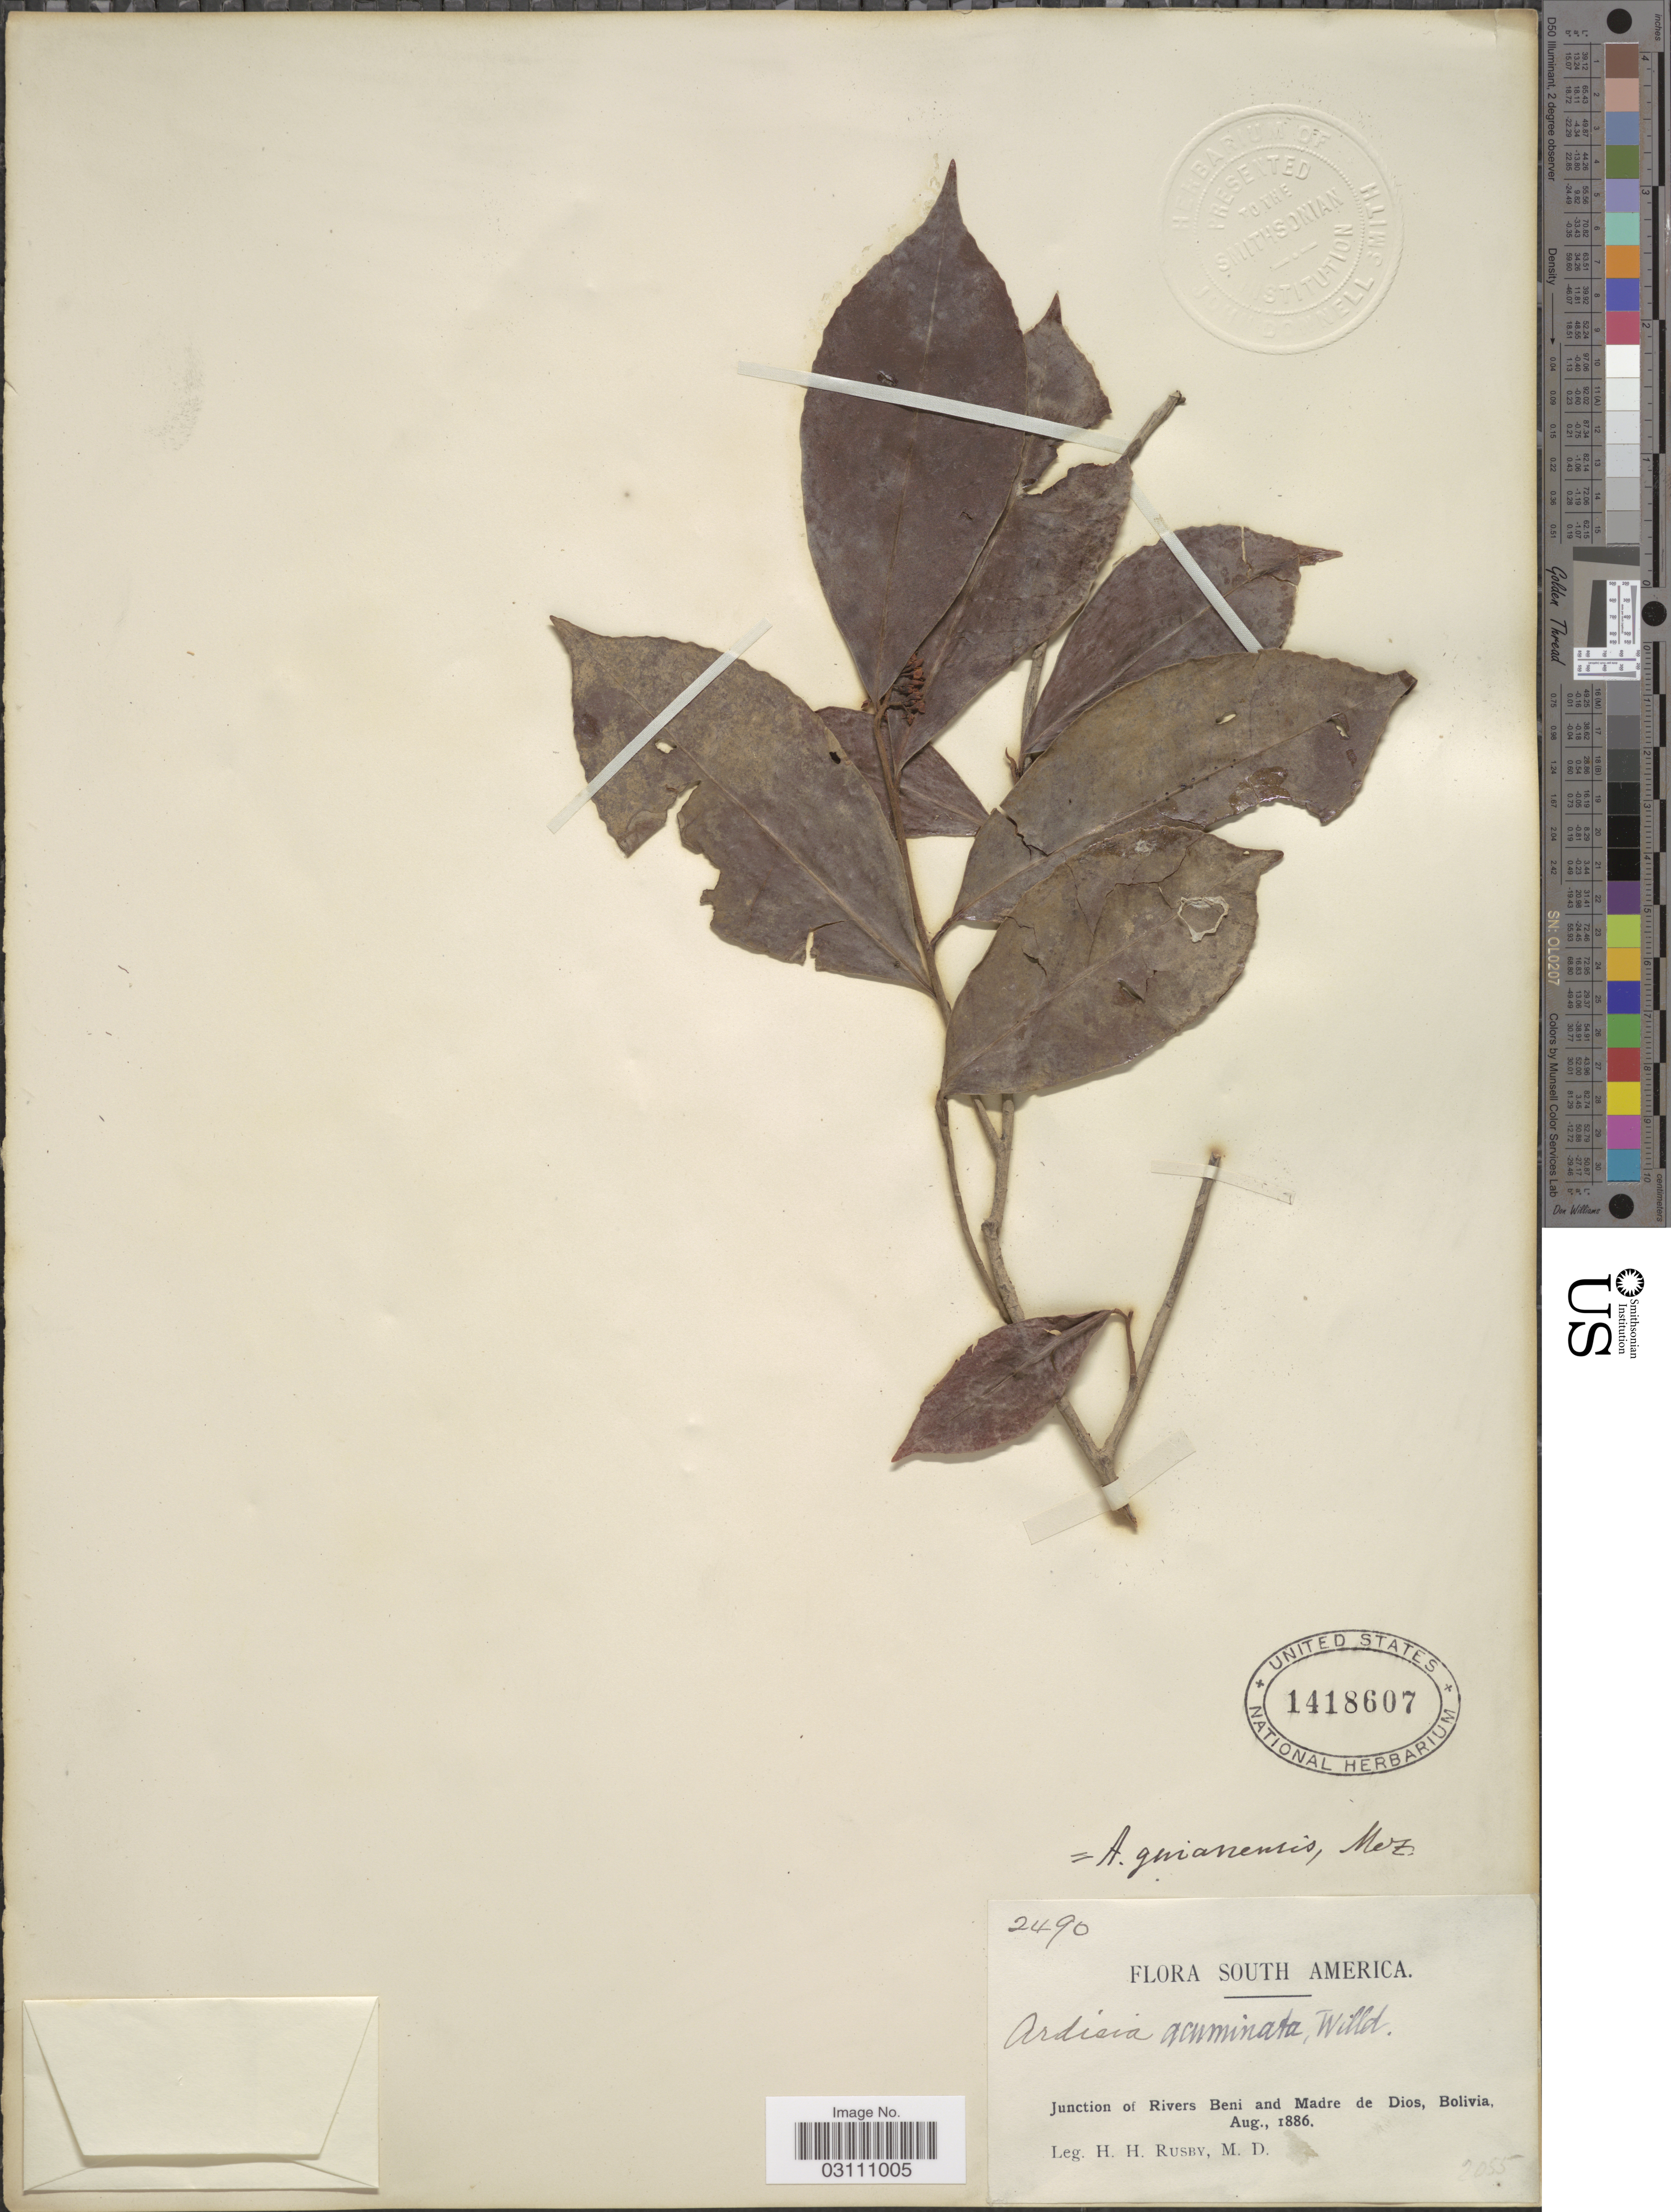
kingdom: Plantae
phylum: Tracheophyta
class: Magnoliopsida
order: Ericales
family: Primulaceae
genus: Ardisia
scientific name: Ardisia guianensis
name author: (Aubl.) Mez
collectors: H. H. Rusby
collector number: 2490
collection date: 1886-08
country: Bolivia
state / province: Beni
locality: Junction of Rivers Beni and Madre de Dios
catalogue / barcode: US 1418607